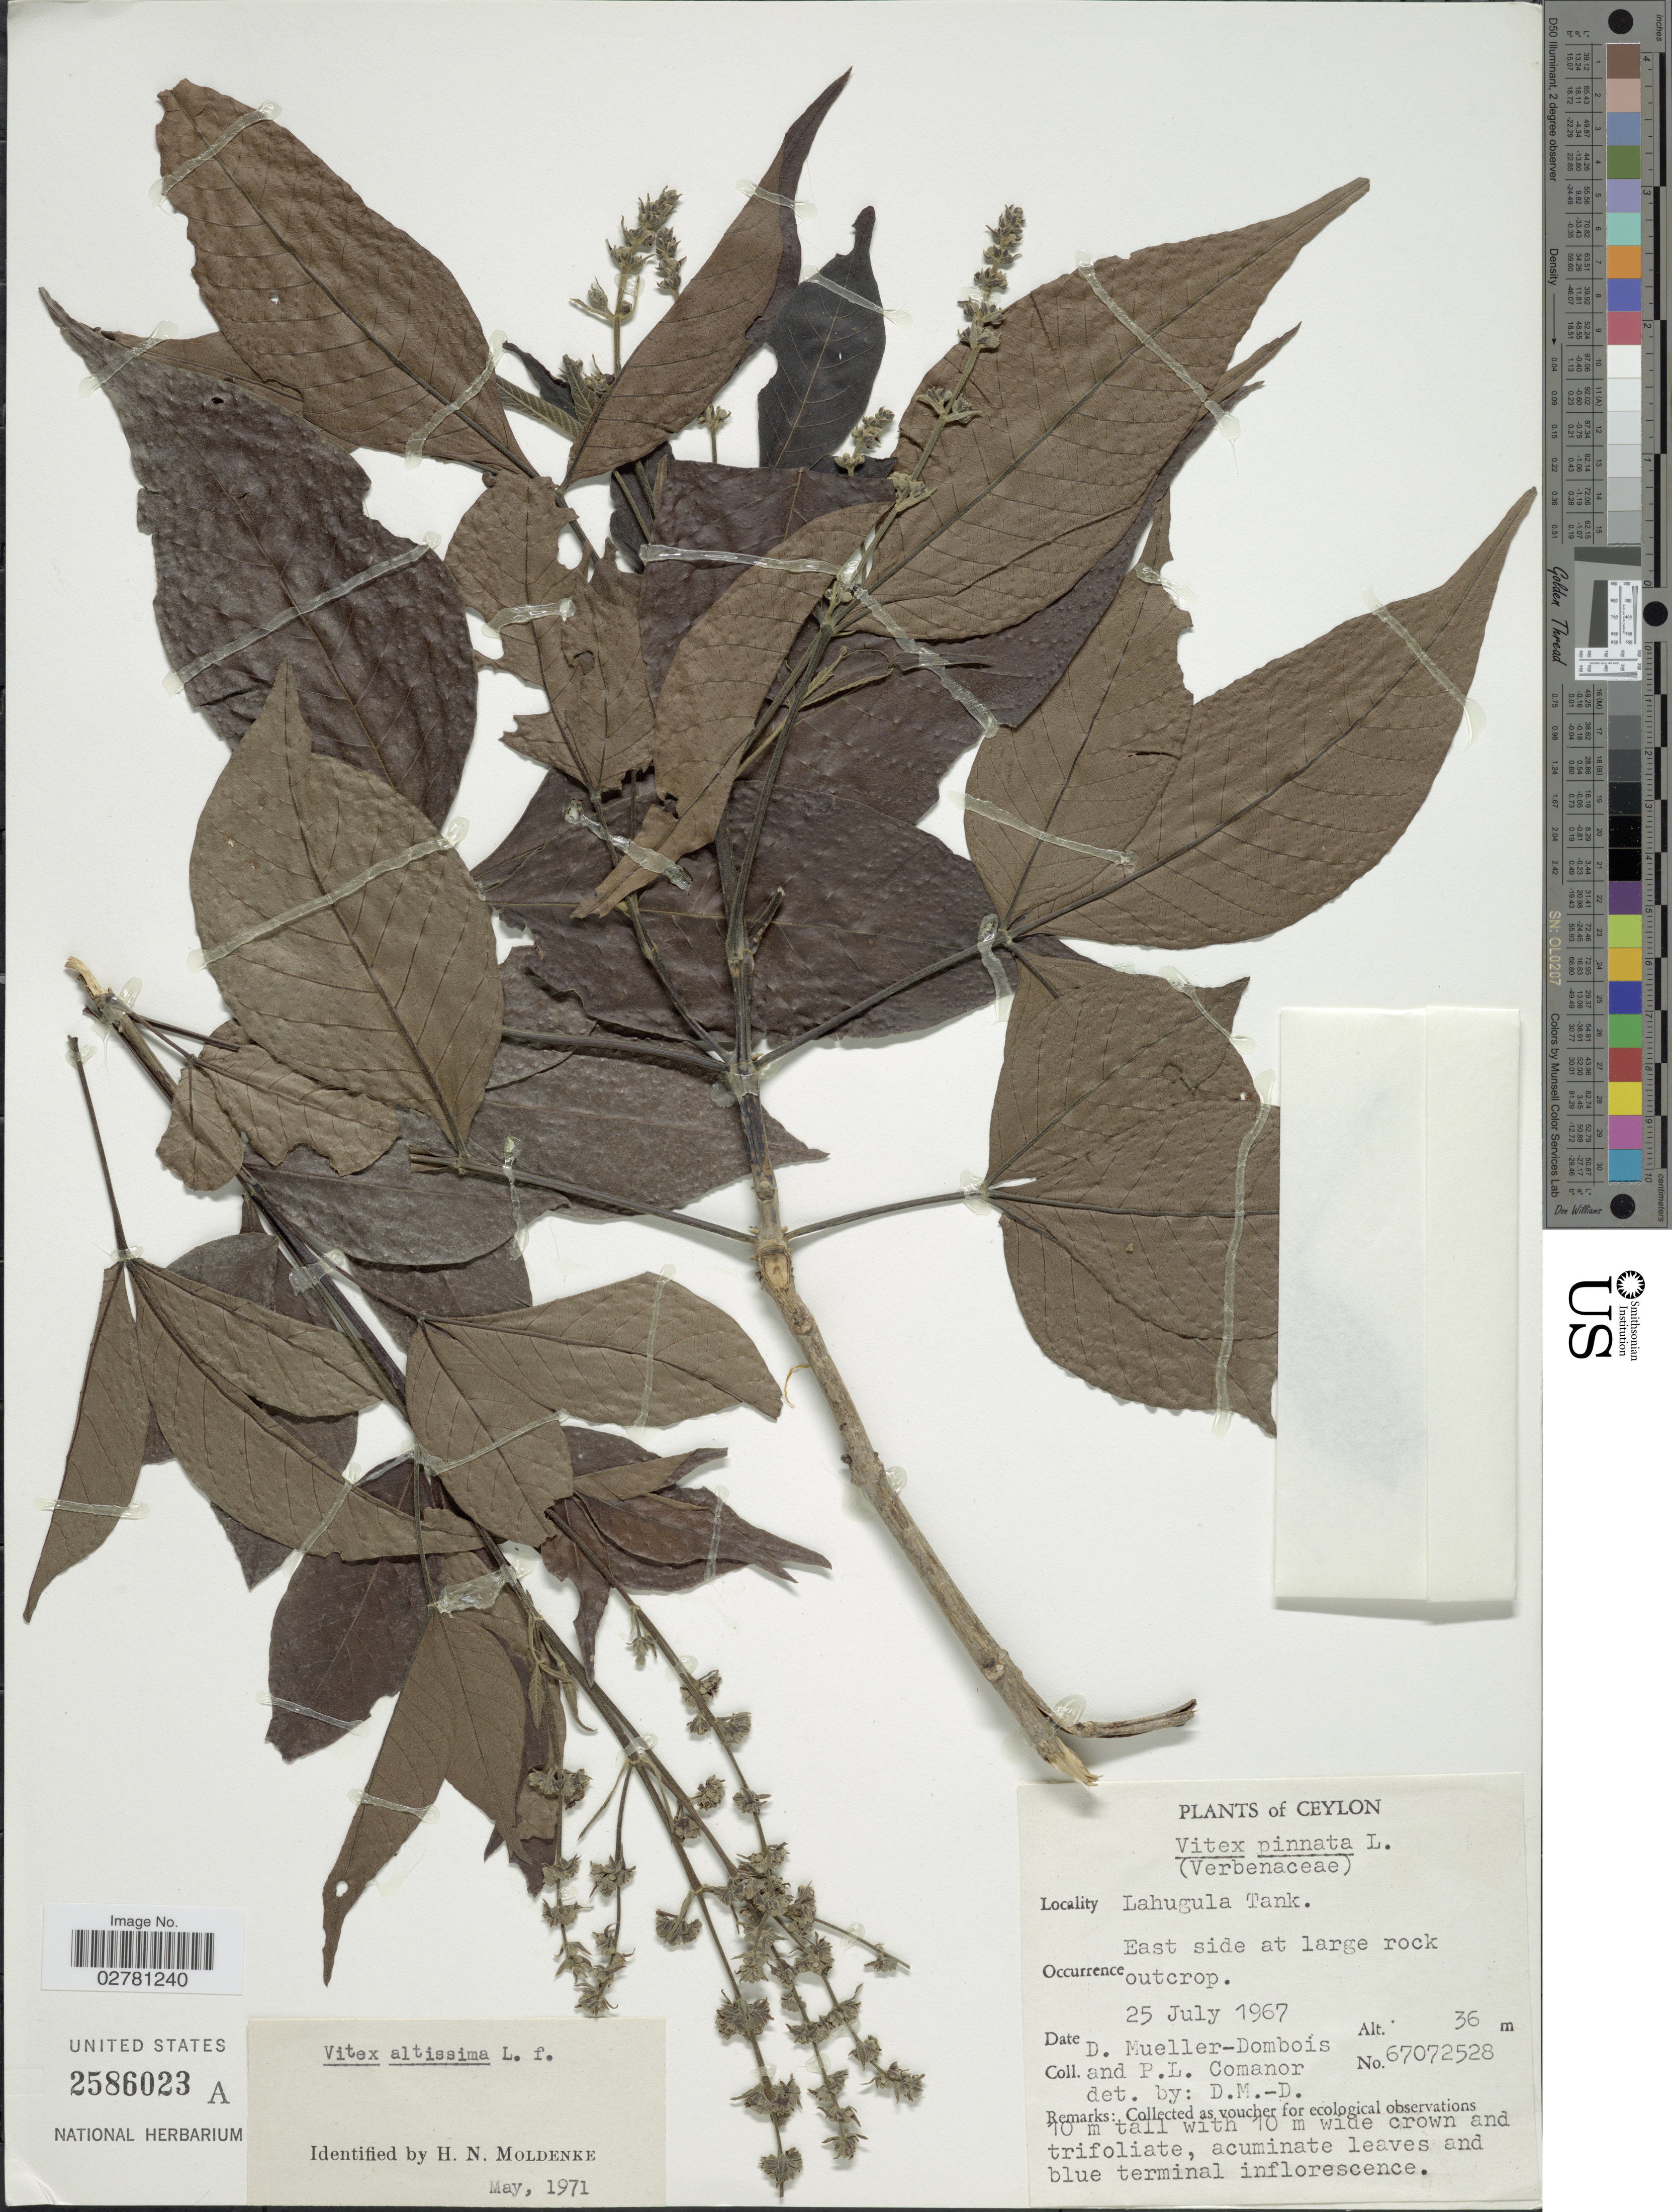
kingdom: Plantae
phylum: Tracheophyta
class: Magnoliopsida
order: Lamiales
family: Lamiaceae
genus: Vitex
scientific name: Vitex altissima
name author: L. f.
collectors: D. Mueller-Dombois & P. Comanor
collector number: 67072528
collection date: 1967-07-25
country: Sri Lanka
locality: Ceylon. Lahugula Tank. East side at large rock outcrop.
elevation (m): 36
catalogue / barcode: US 2586023A